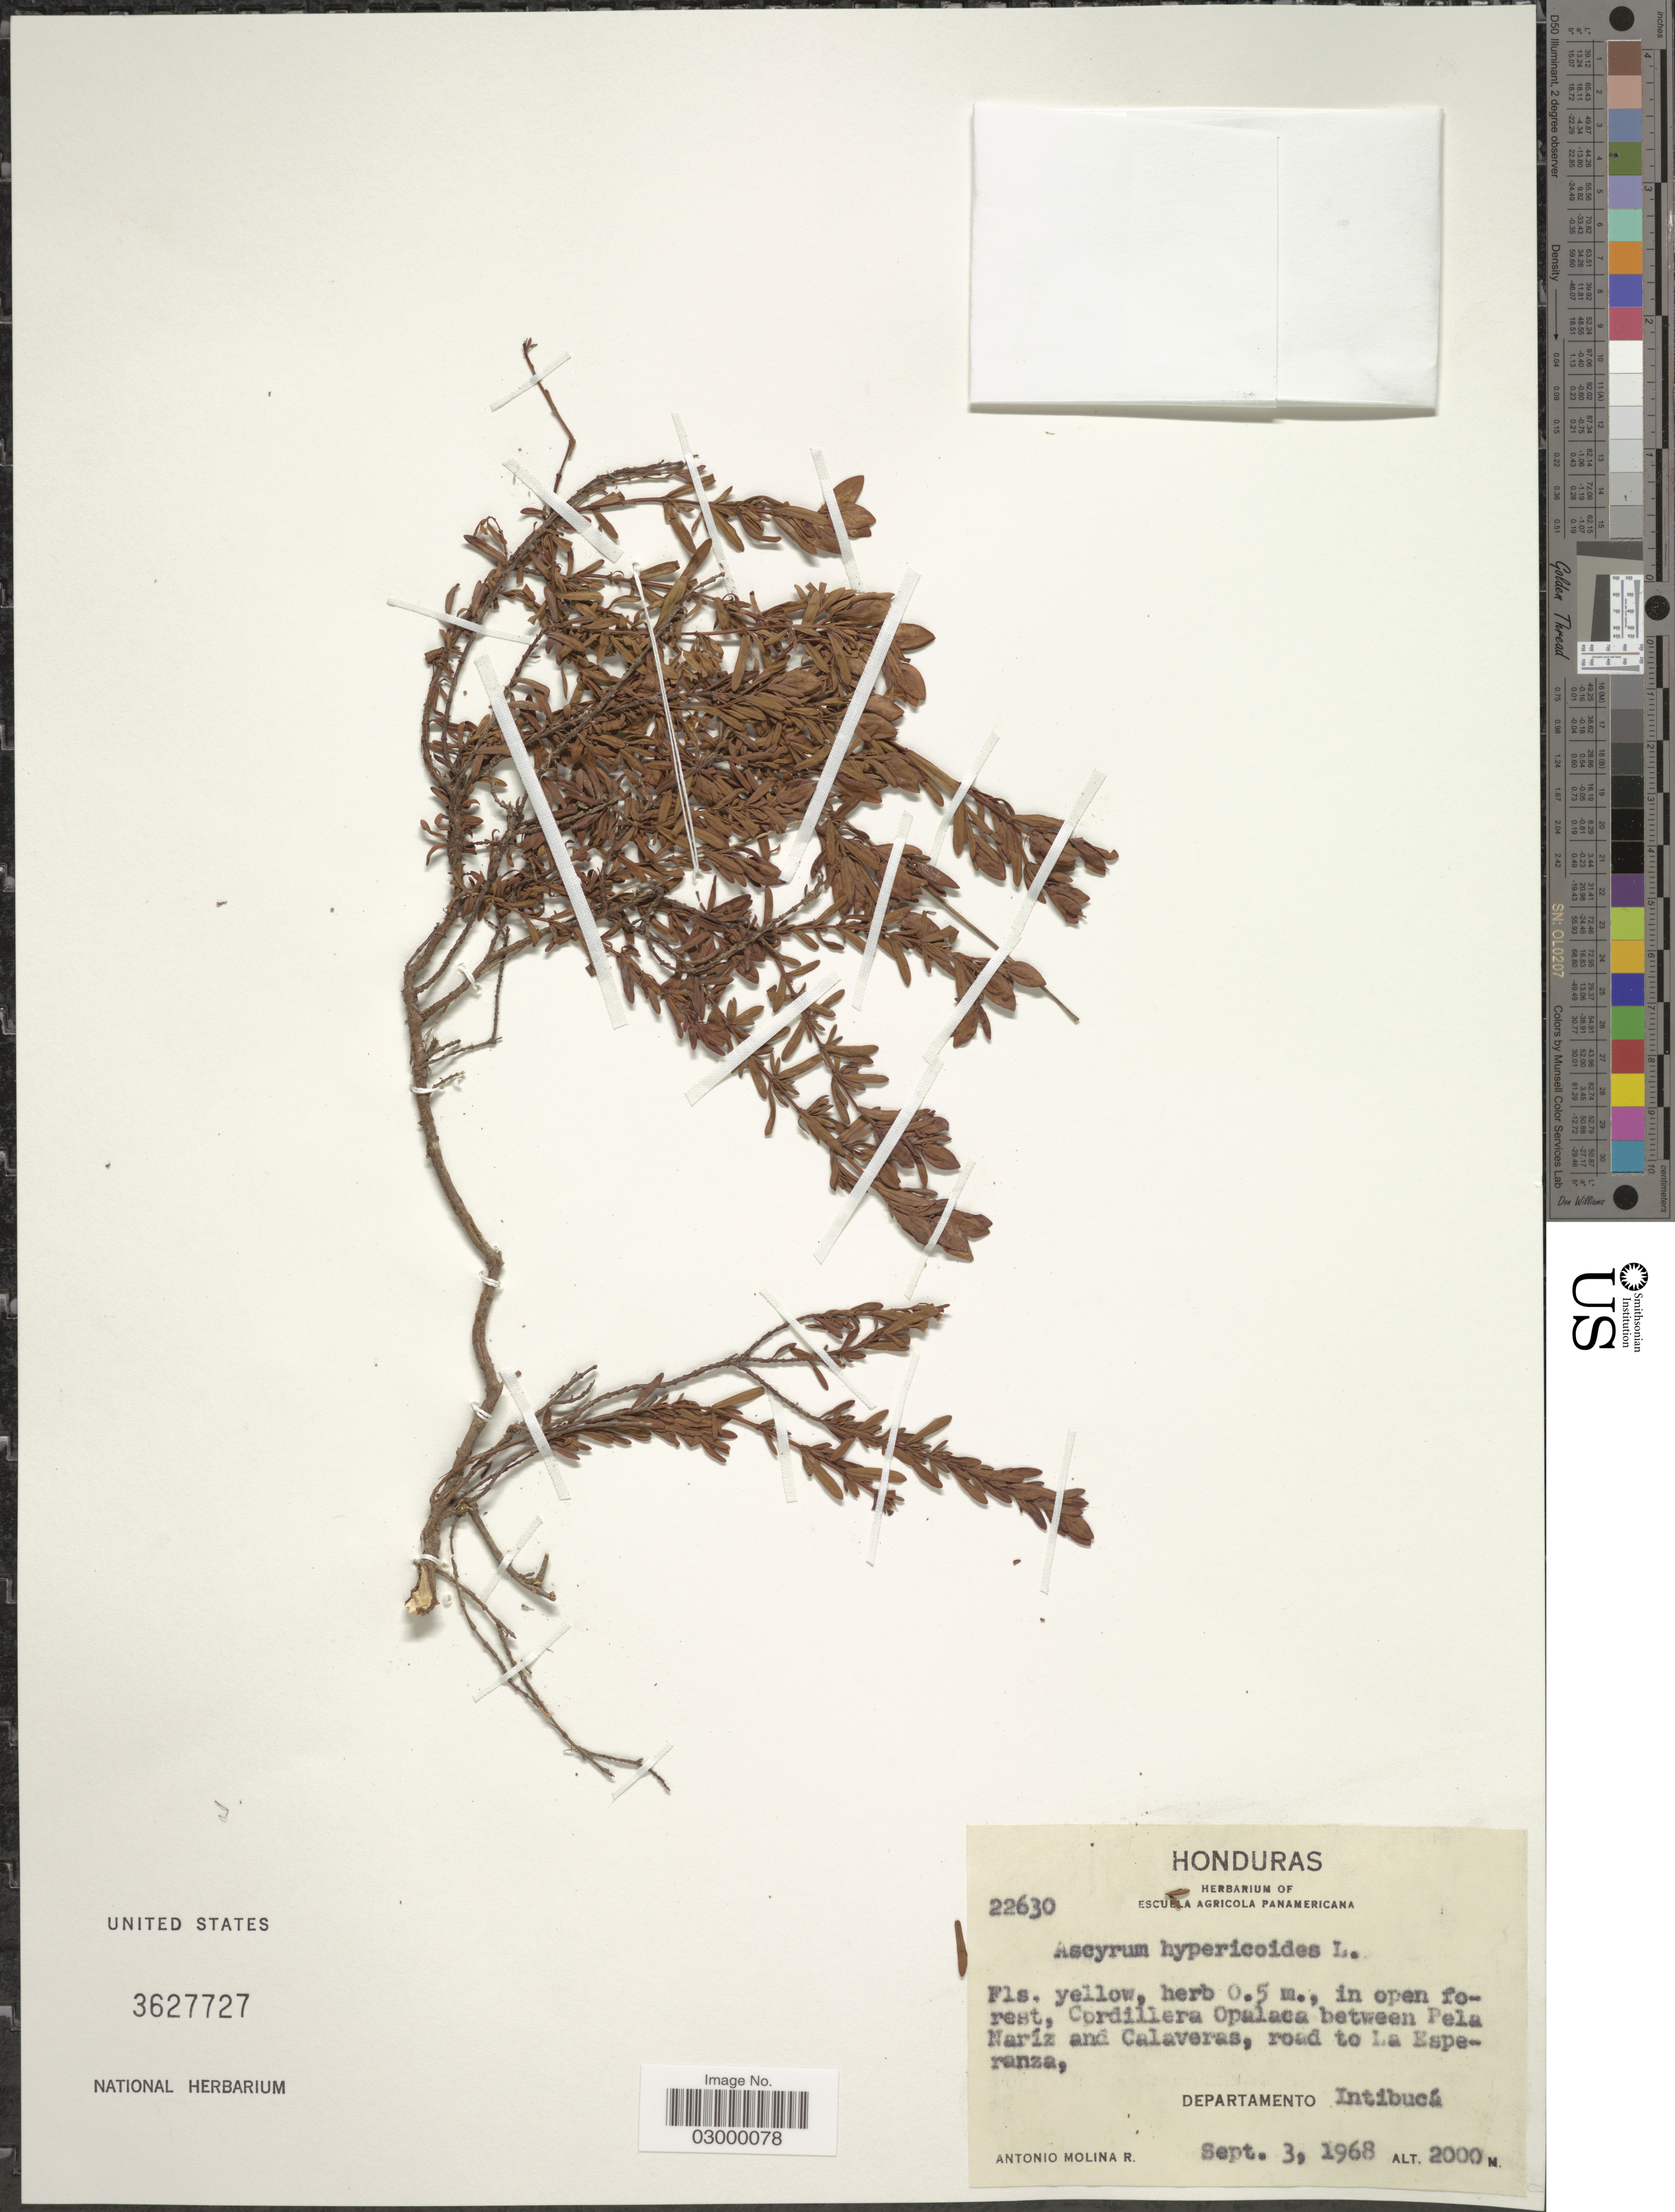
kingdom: Plantae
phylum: Tracheophyta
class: Magnoliopsida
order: Malpighiales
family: Hypericaceae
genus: Hypericum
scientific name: Hypericum hypericoides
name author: (L.) Crantz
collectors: A. Molina R.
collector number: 22630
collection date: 1968-09-03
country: Honduras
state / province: Intibuca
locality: Cordillera Opalaca between Pela Maríz and Calaveras, road to La Esperanza, Departamento Intibucá.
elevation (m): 2000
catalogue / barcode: US 3627727